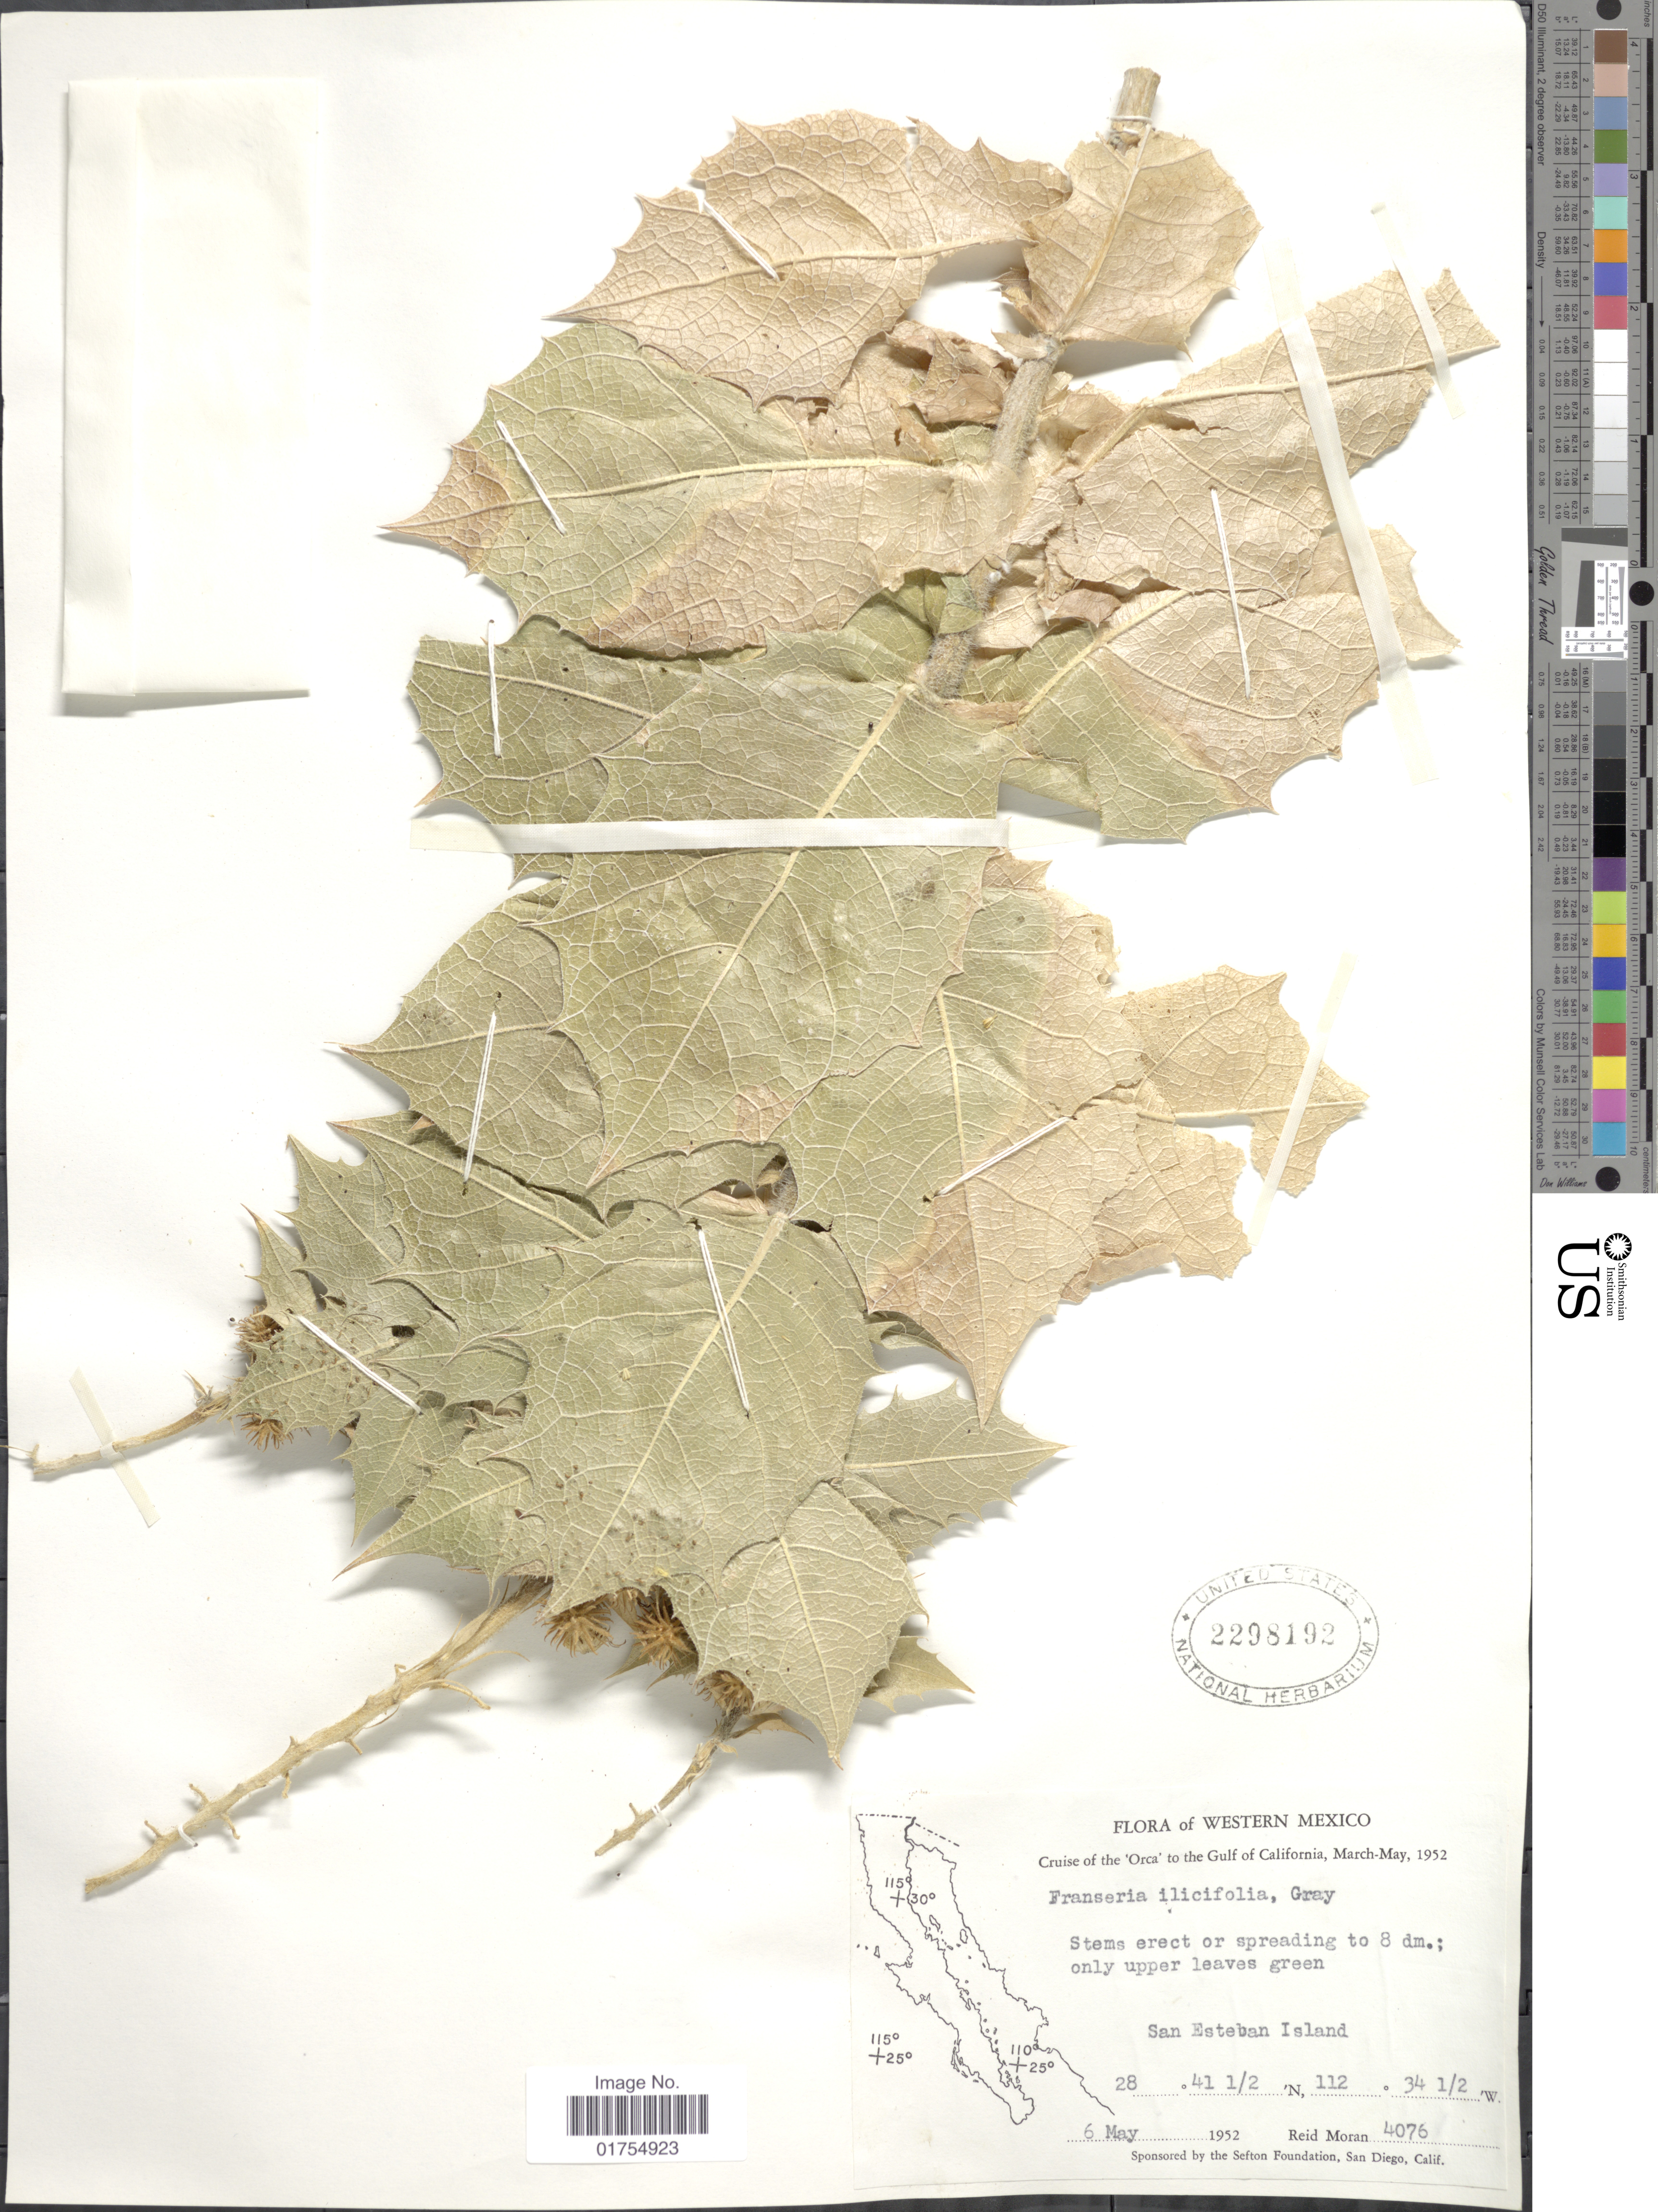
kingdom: Plantae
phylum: Tracheophyta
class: Magnoliopsida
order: Asterales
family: Asteraceae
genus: Franseria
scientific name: Franseria ilicifolia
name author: A. Gray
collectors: R. V. Moran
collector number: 4076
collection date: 1952-05-06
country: Mexico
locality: Western Mexico. Cruise of the "Orca" to the Gulf of California. San Esteban Island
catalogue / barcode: US 2298192